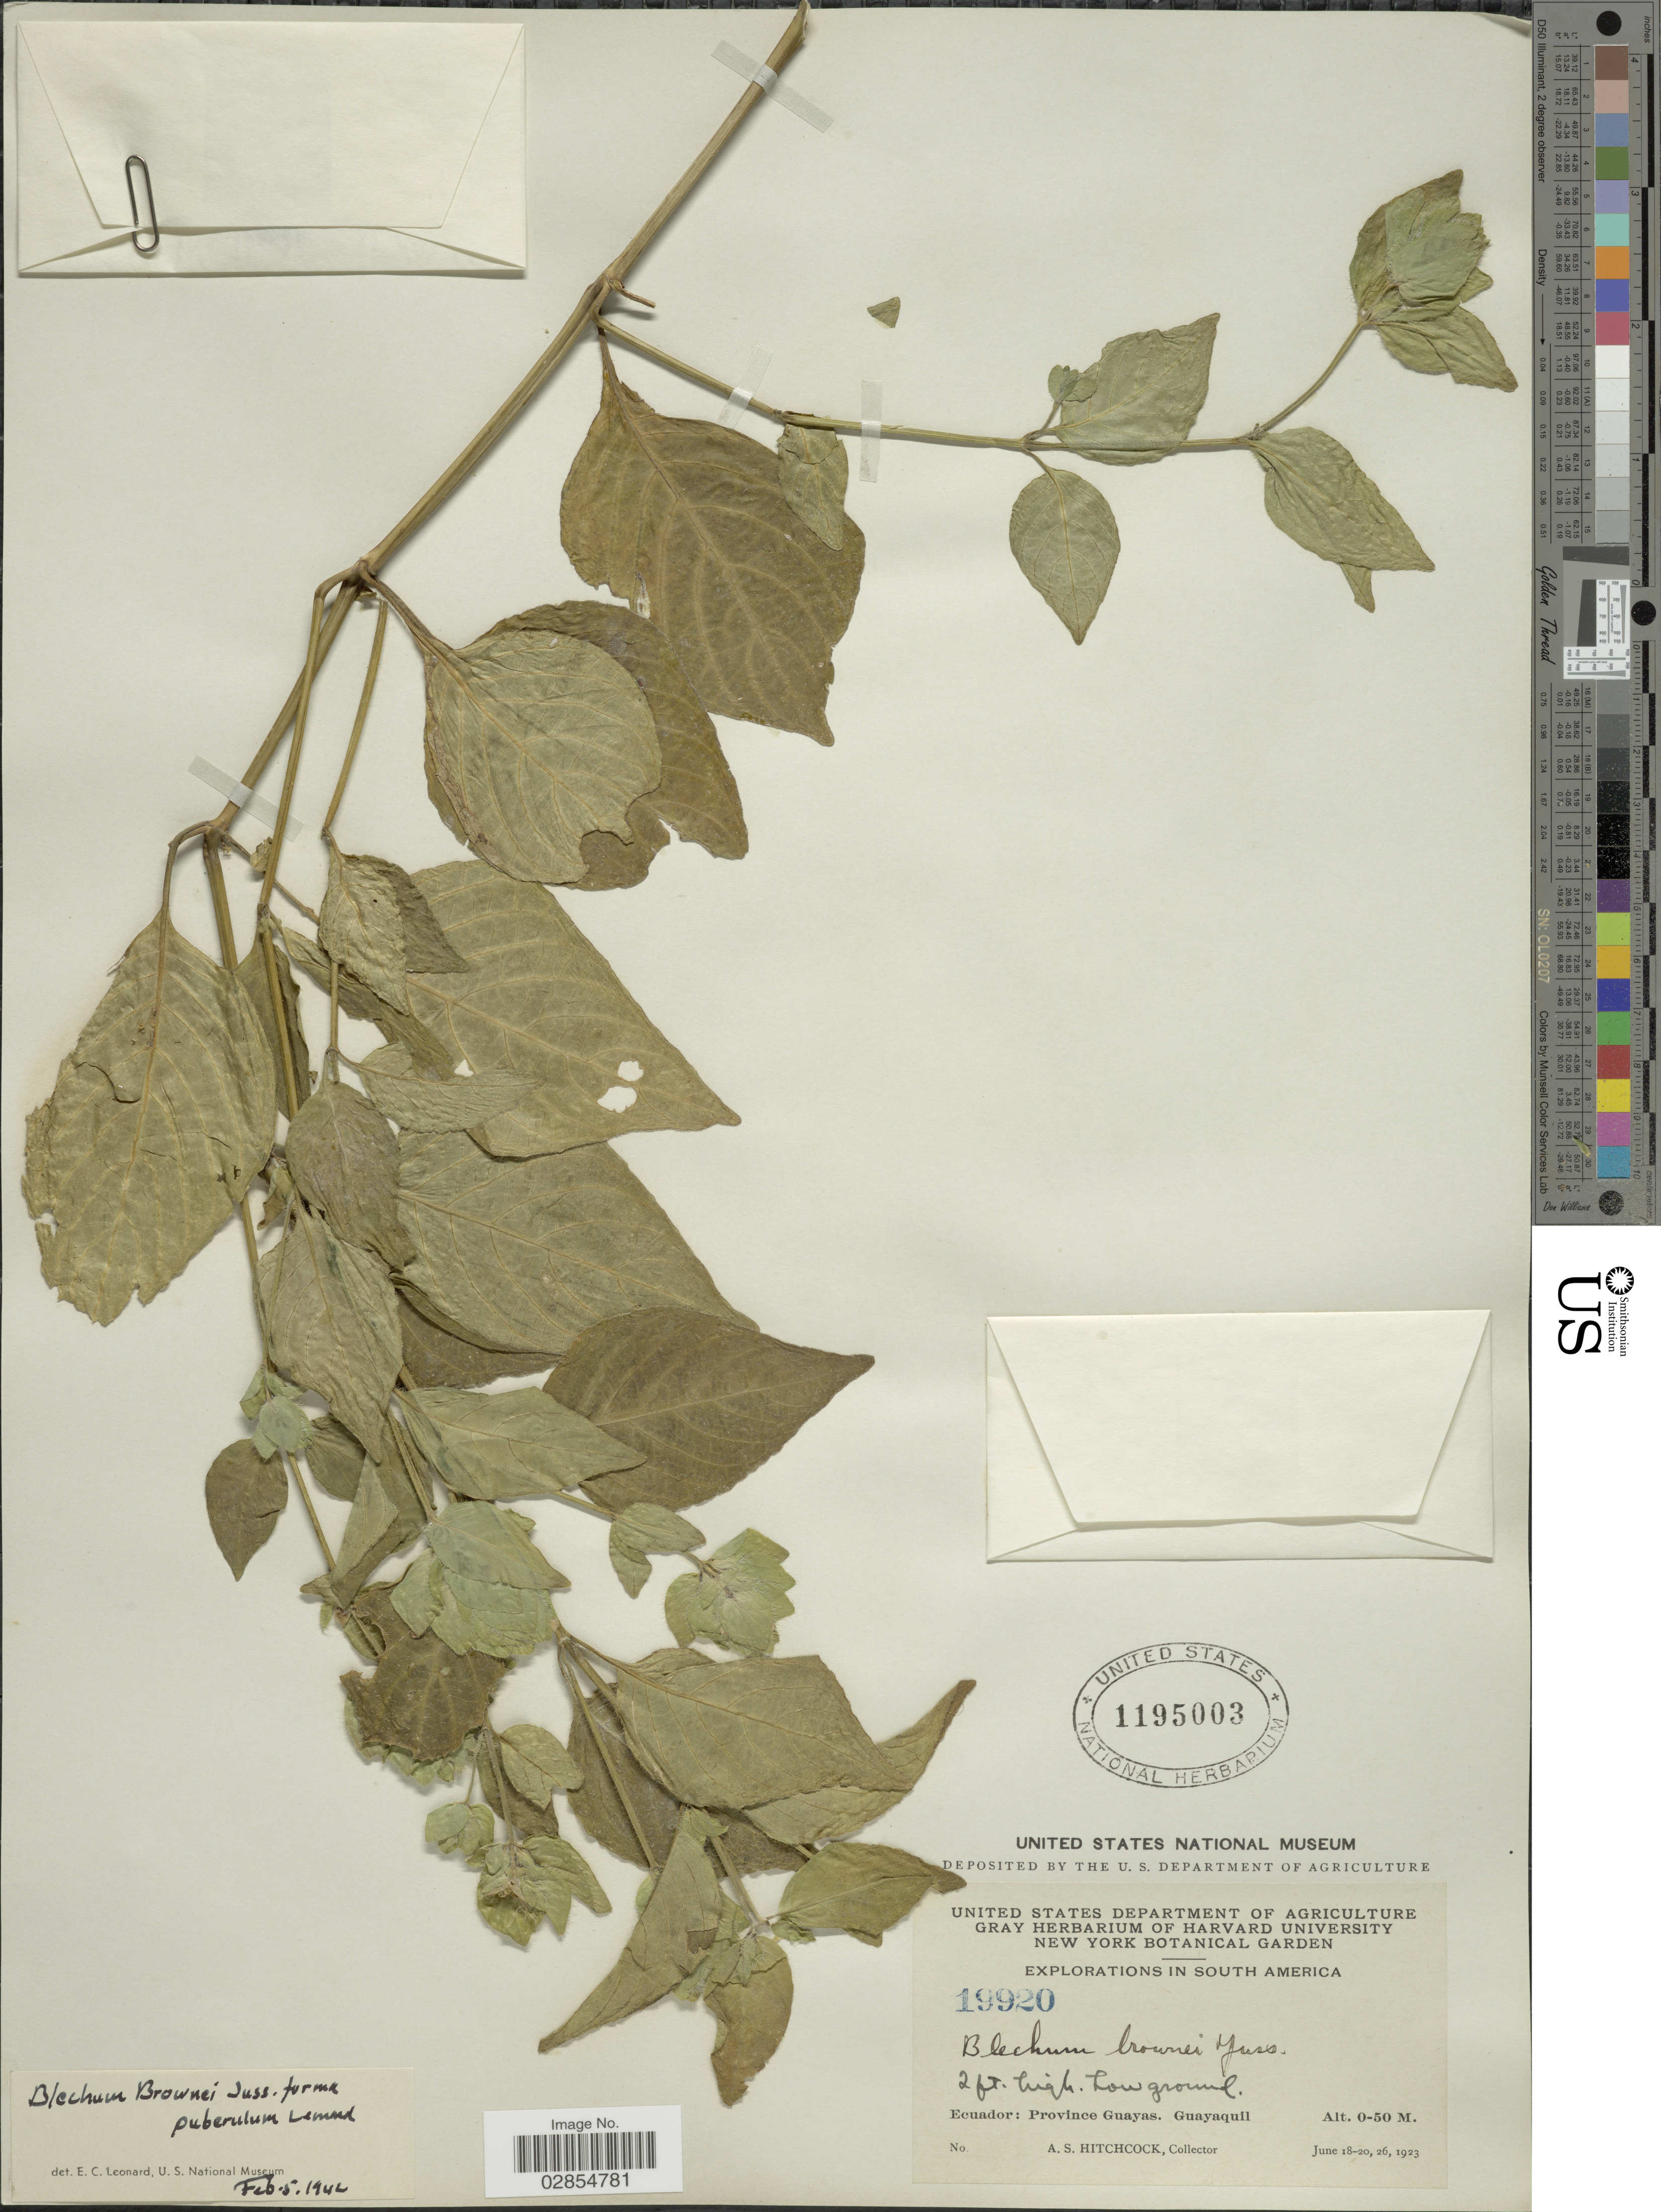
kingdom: Plantae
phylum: Tracheophyta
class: Magnoliopsida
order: Lamiales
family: Acanthaceae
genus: Blechum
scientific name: Blechum brownei f. puberulum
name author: Leonard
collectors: A. S. Hitchcock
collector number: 19920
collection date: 1923-06-18/1923-06-26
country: Ecuador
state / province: Guayas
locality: Province Guayas. Guayaquil.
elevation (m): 0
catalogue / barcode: US 1195003